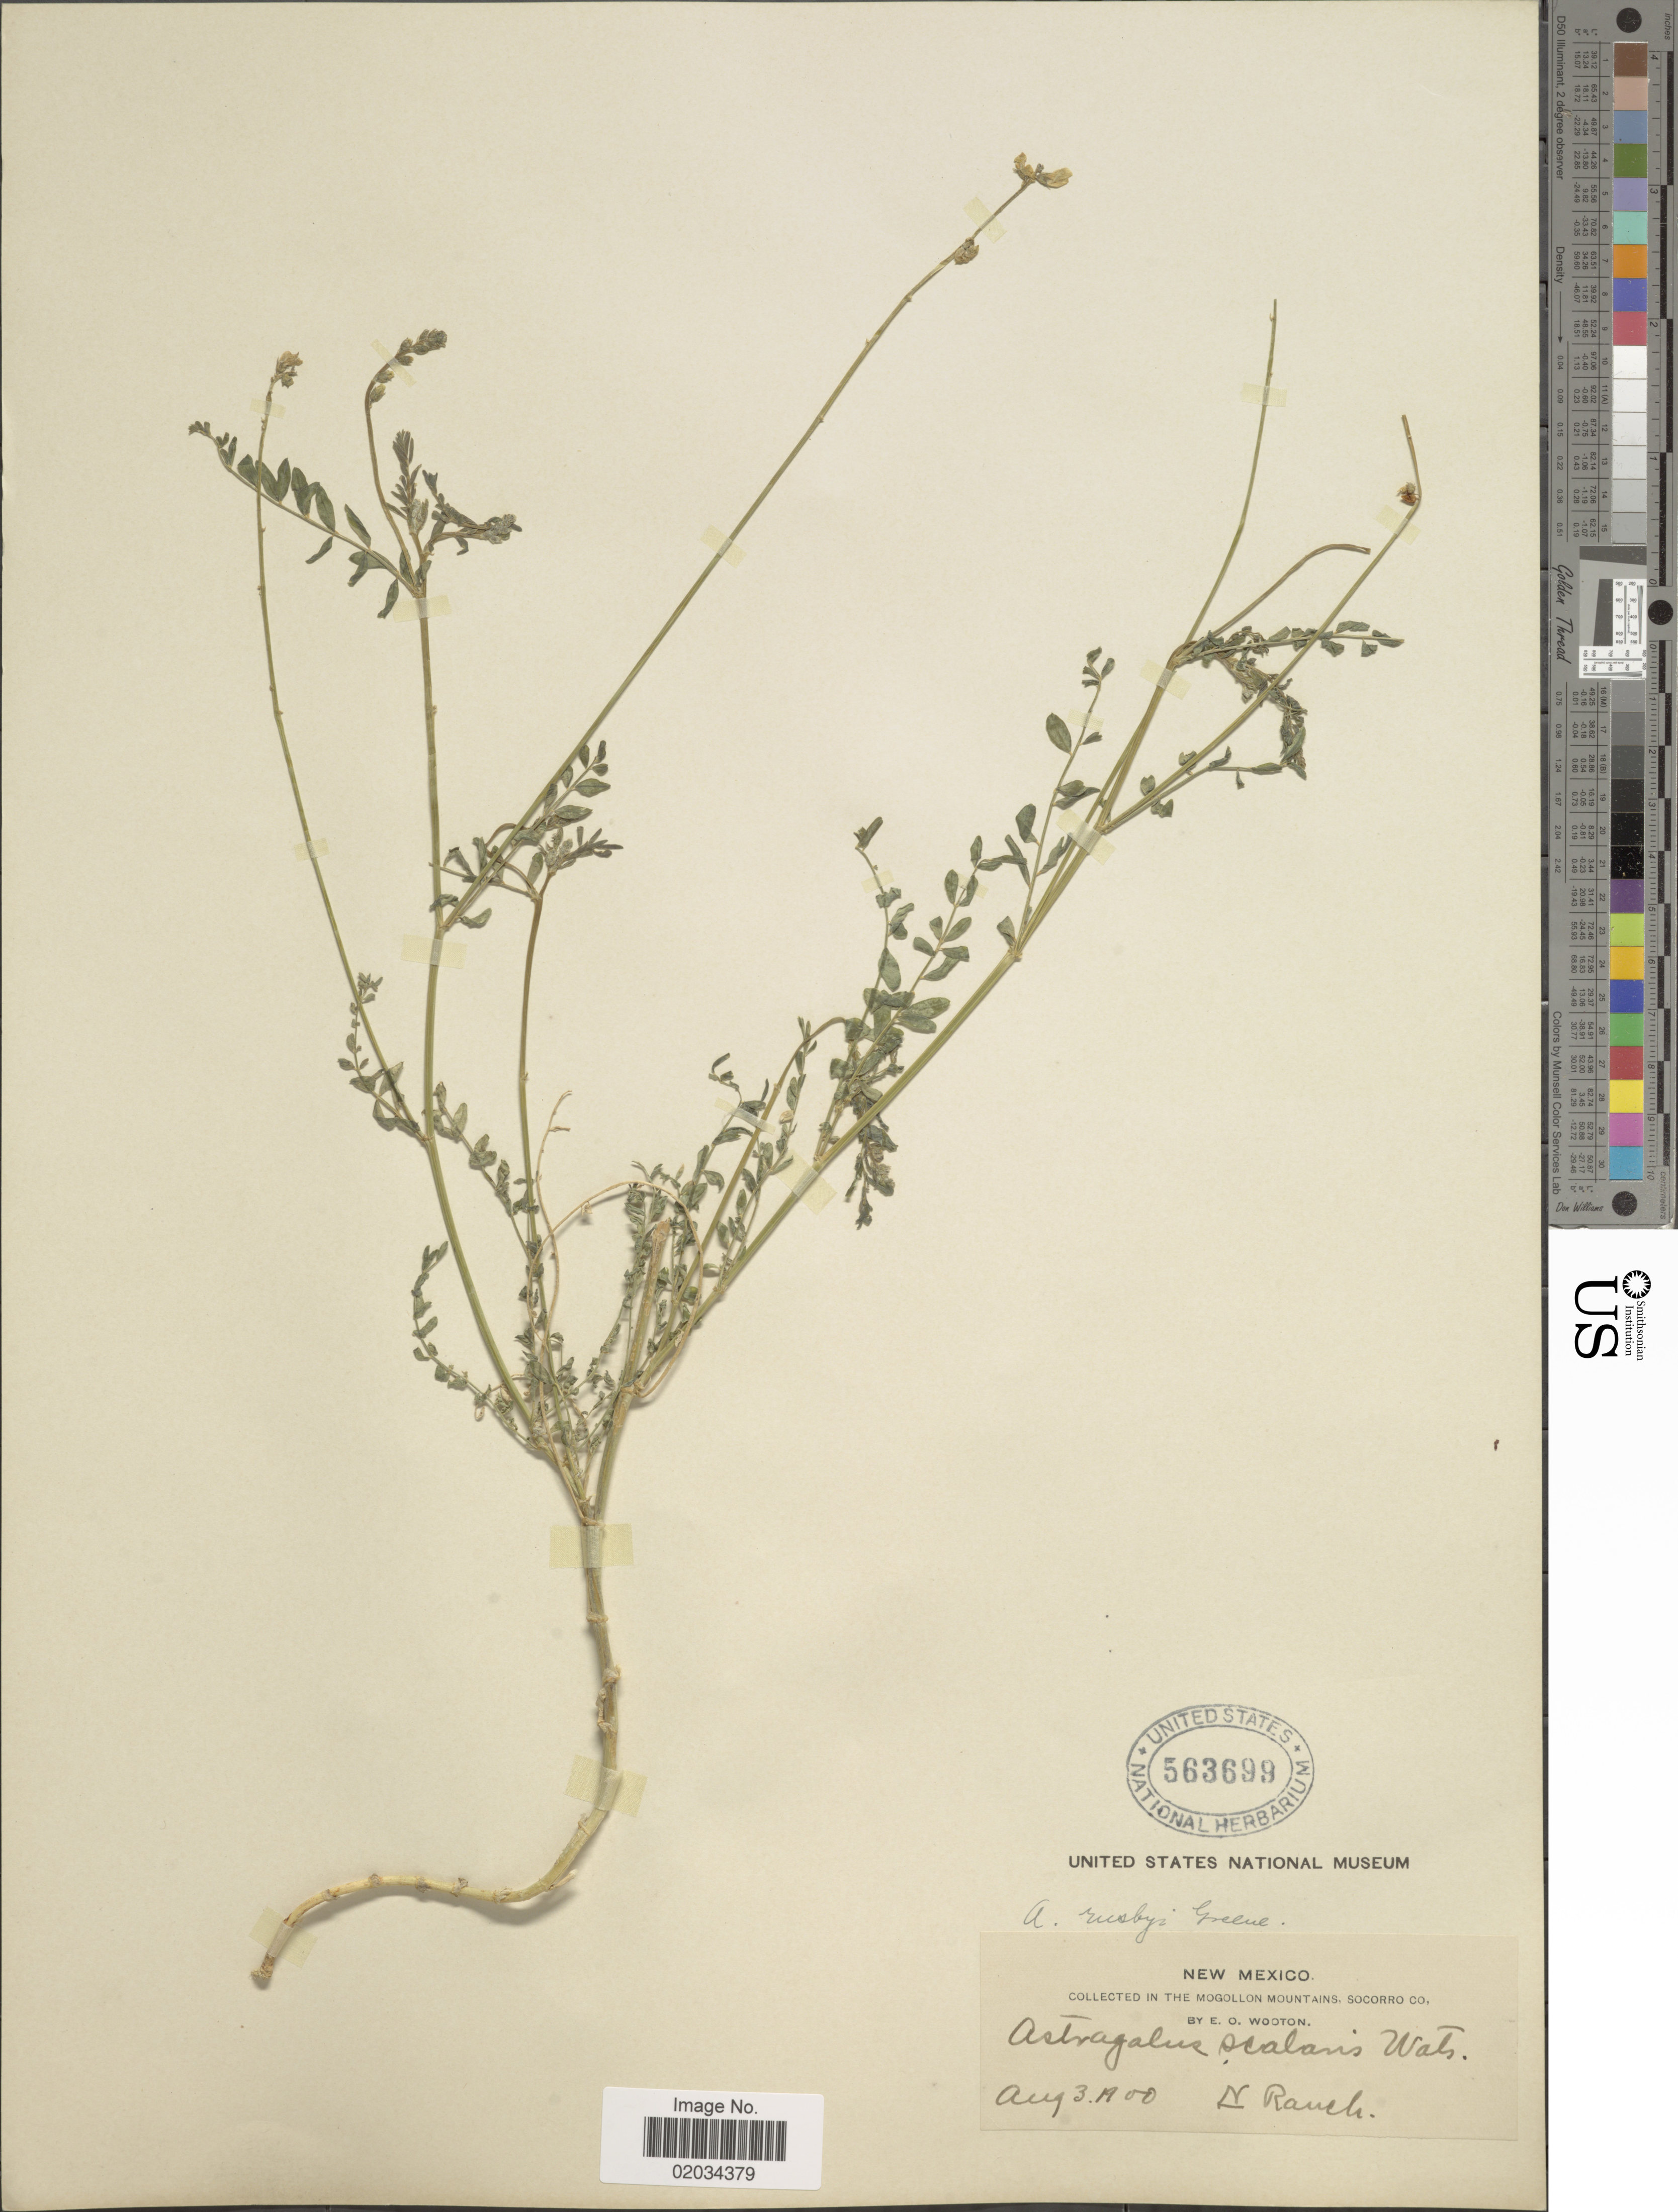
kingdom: Plantae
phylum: Tracheophyta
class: Magnoliopsida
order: Fabales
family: Fabaceae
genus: Astragalus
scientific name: Astragalus rusbyi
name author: Greene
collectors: E. O. Wooton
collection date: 1900-08-03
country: United States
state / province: New Mexico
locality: Mogollon Mountains, Socorro Co., N Ranch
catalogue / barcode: US 563699